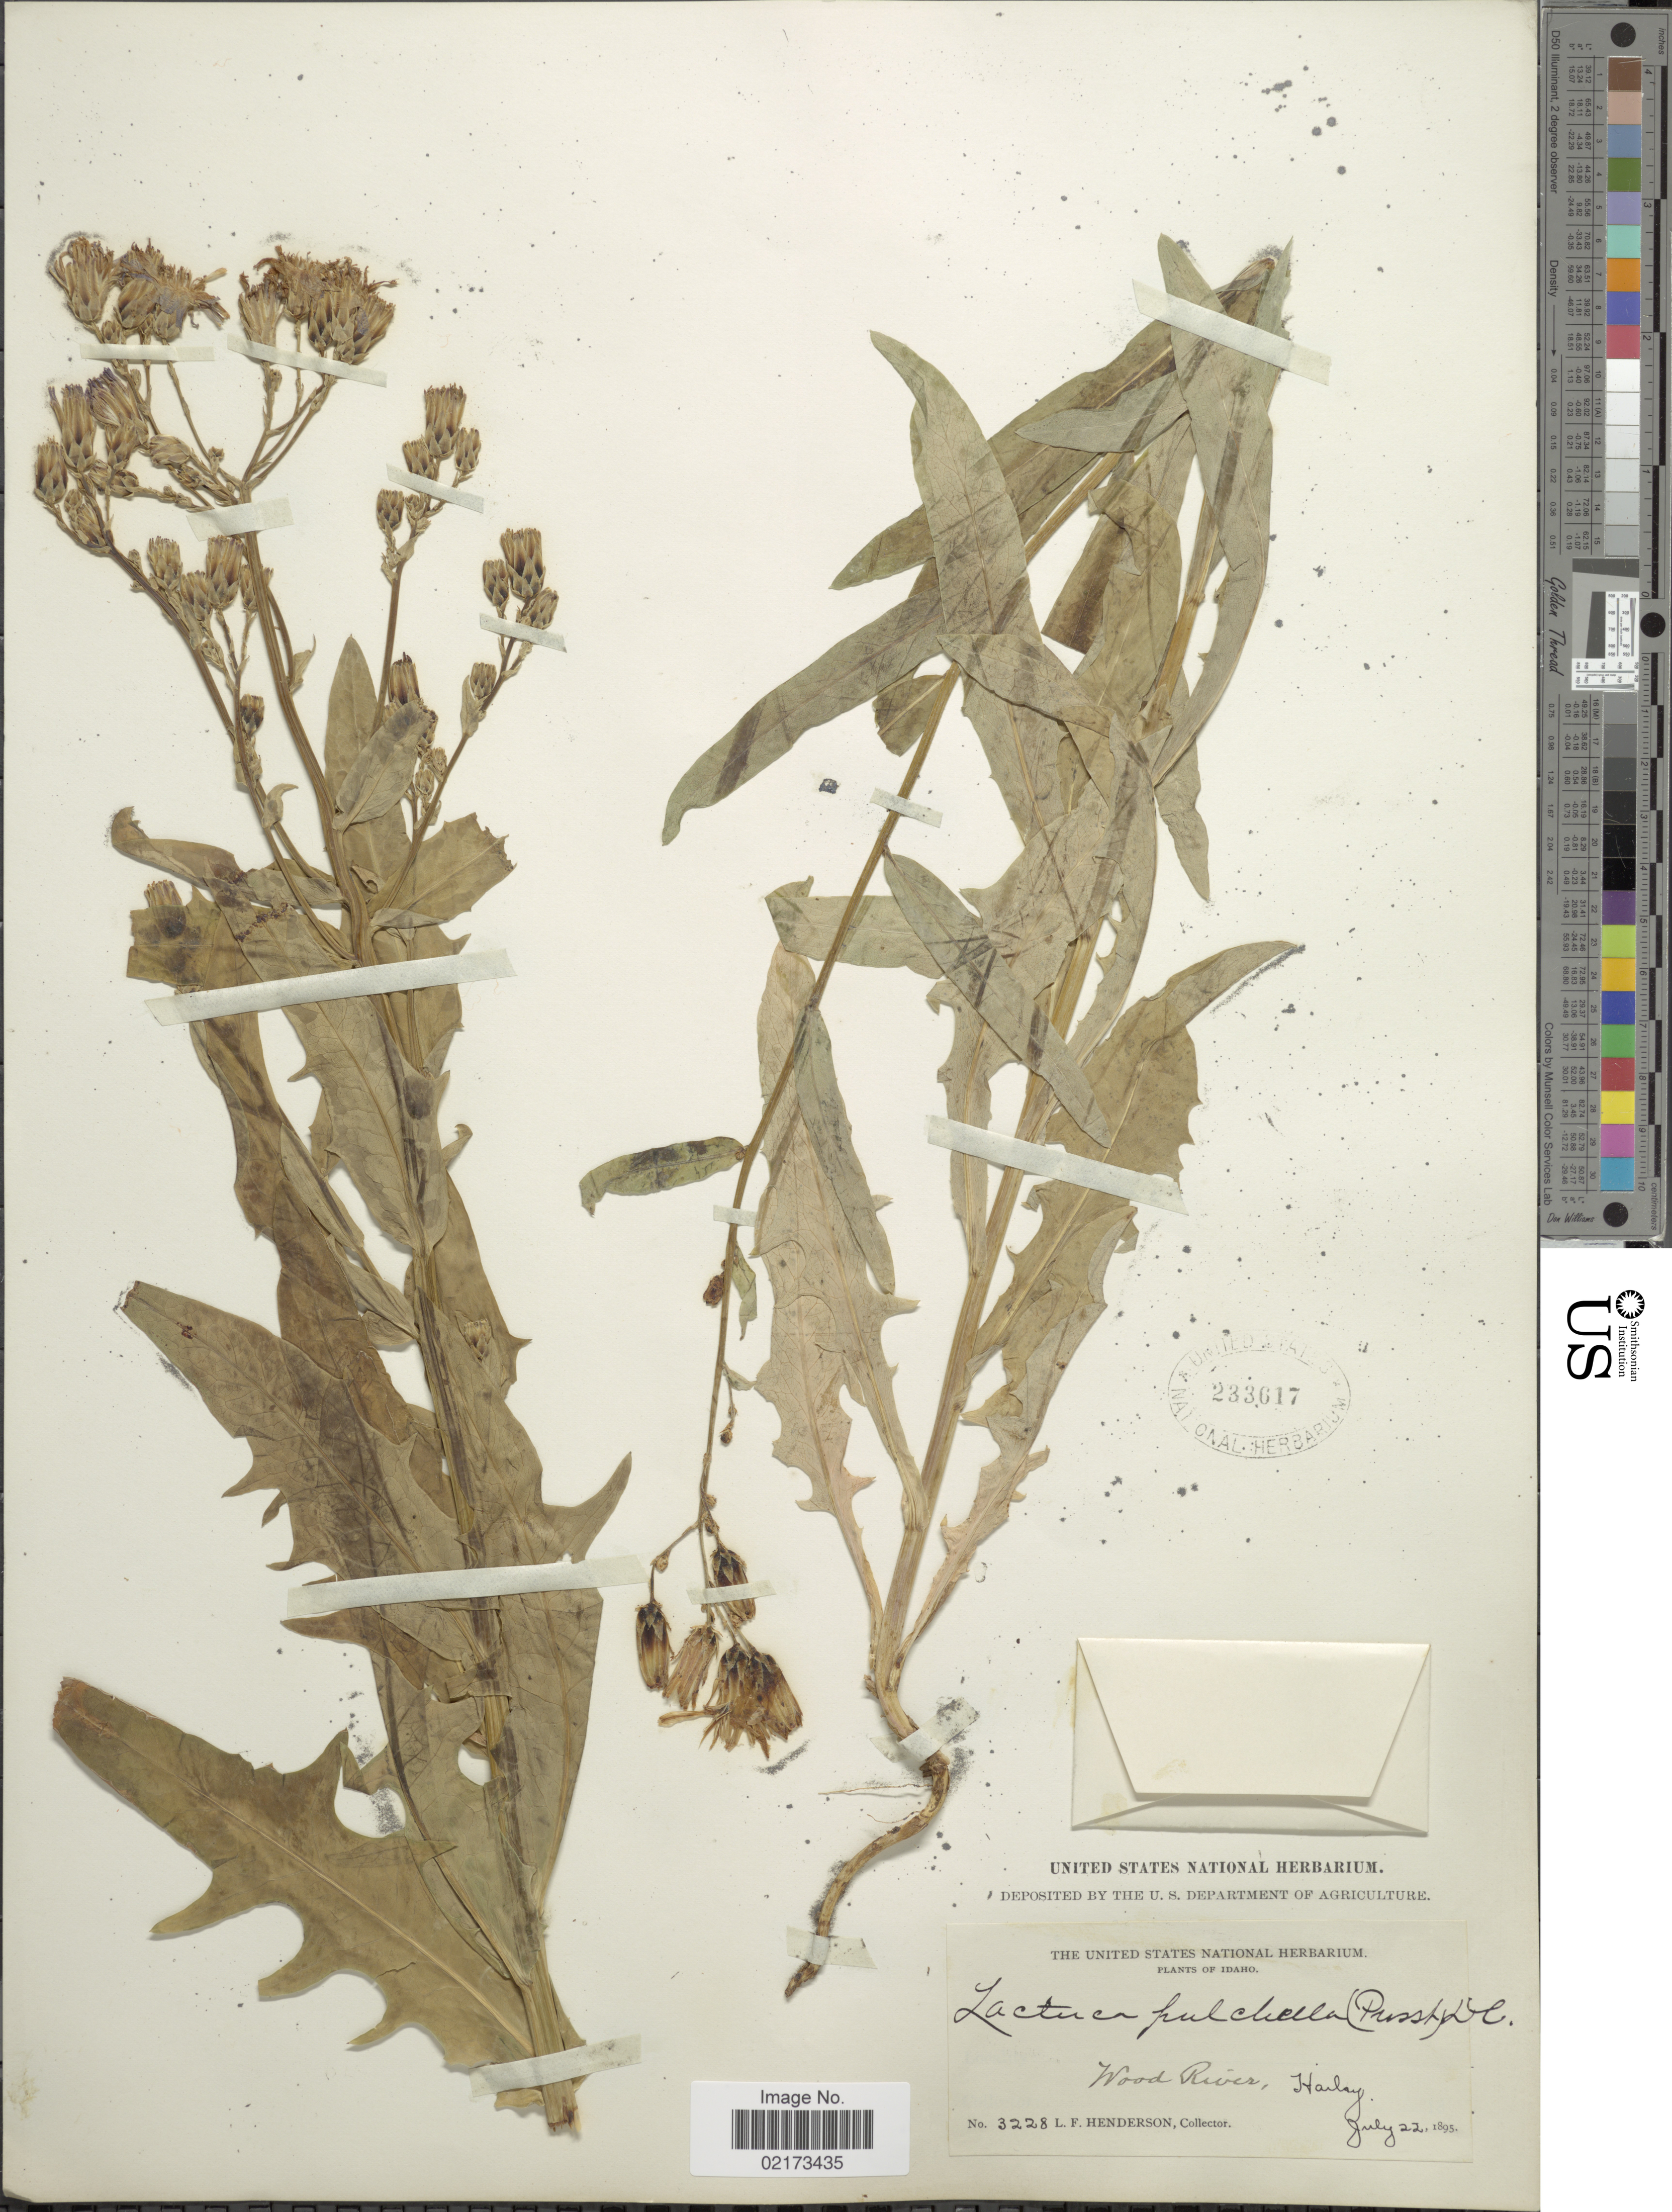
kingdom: Plantae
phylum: Tracheophyta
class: Magnoliopsida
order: Asterales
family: Asteraceae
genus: Lactuca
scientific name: Lactuca tatarica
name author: (L.) C.A. Mey.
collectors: L. Henderson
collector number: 3228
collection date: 1895-07-22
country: United States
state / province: Idaho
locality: Wood River, Hailey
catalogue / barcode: US 233617